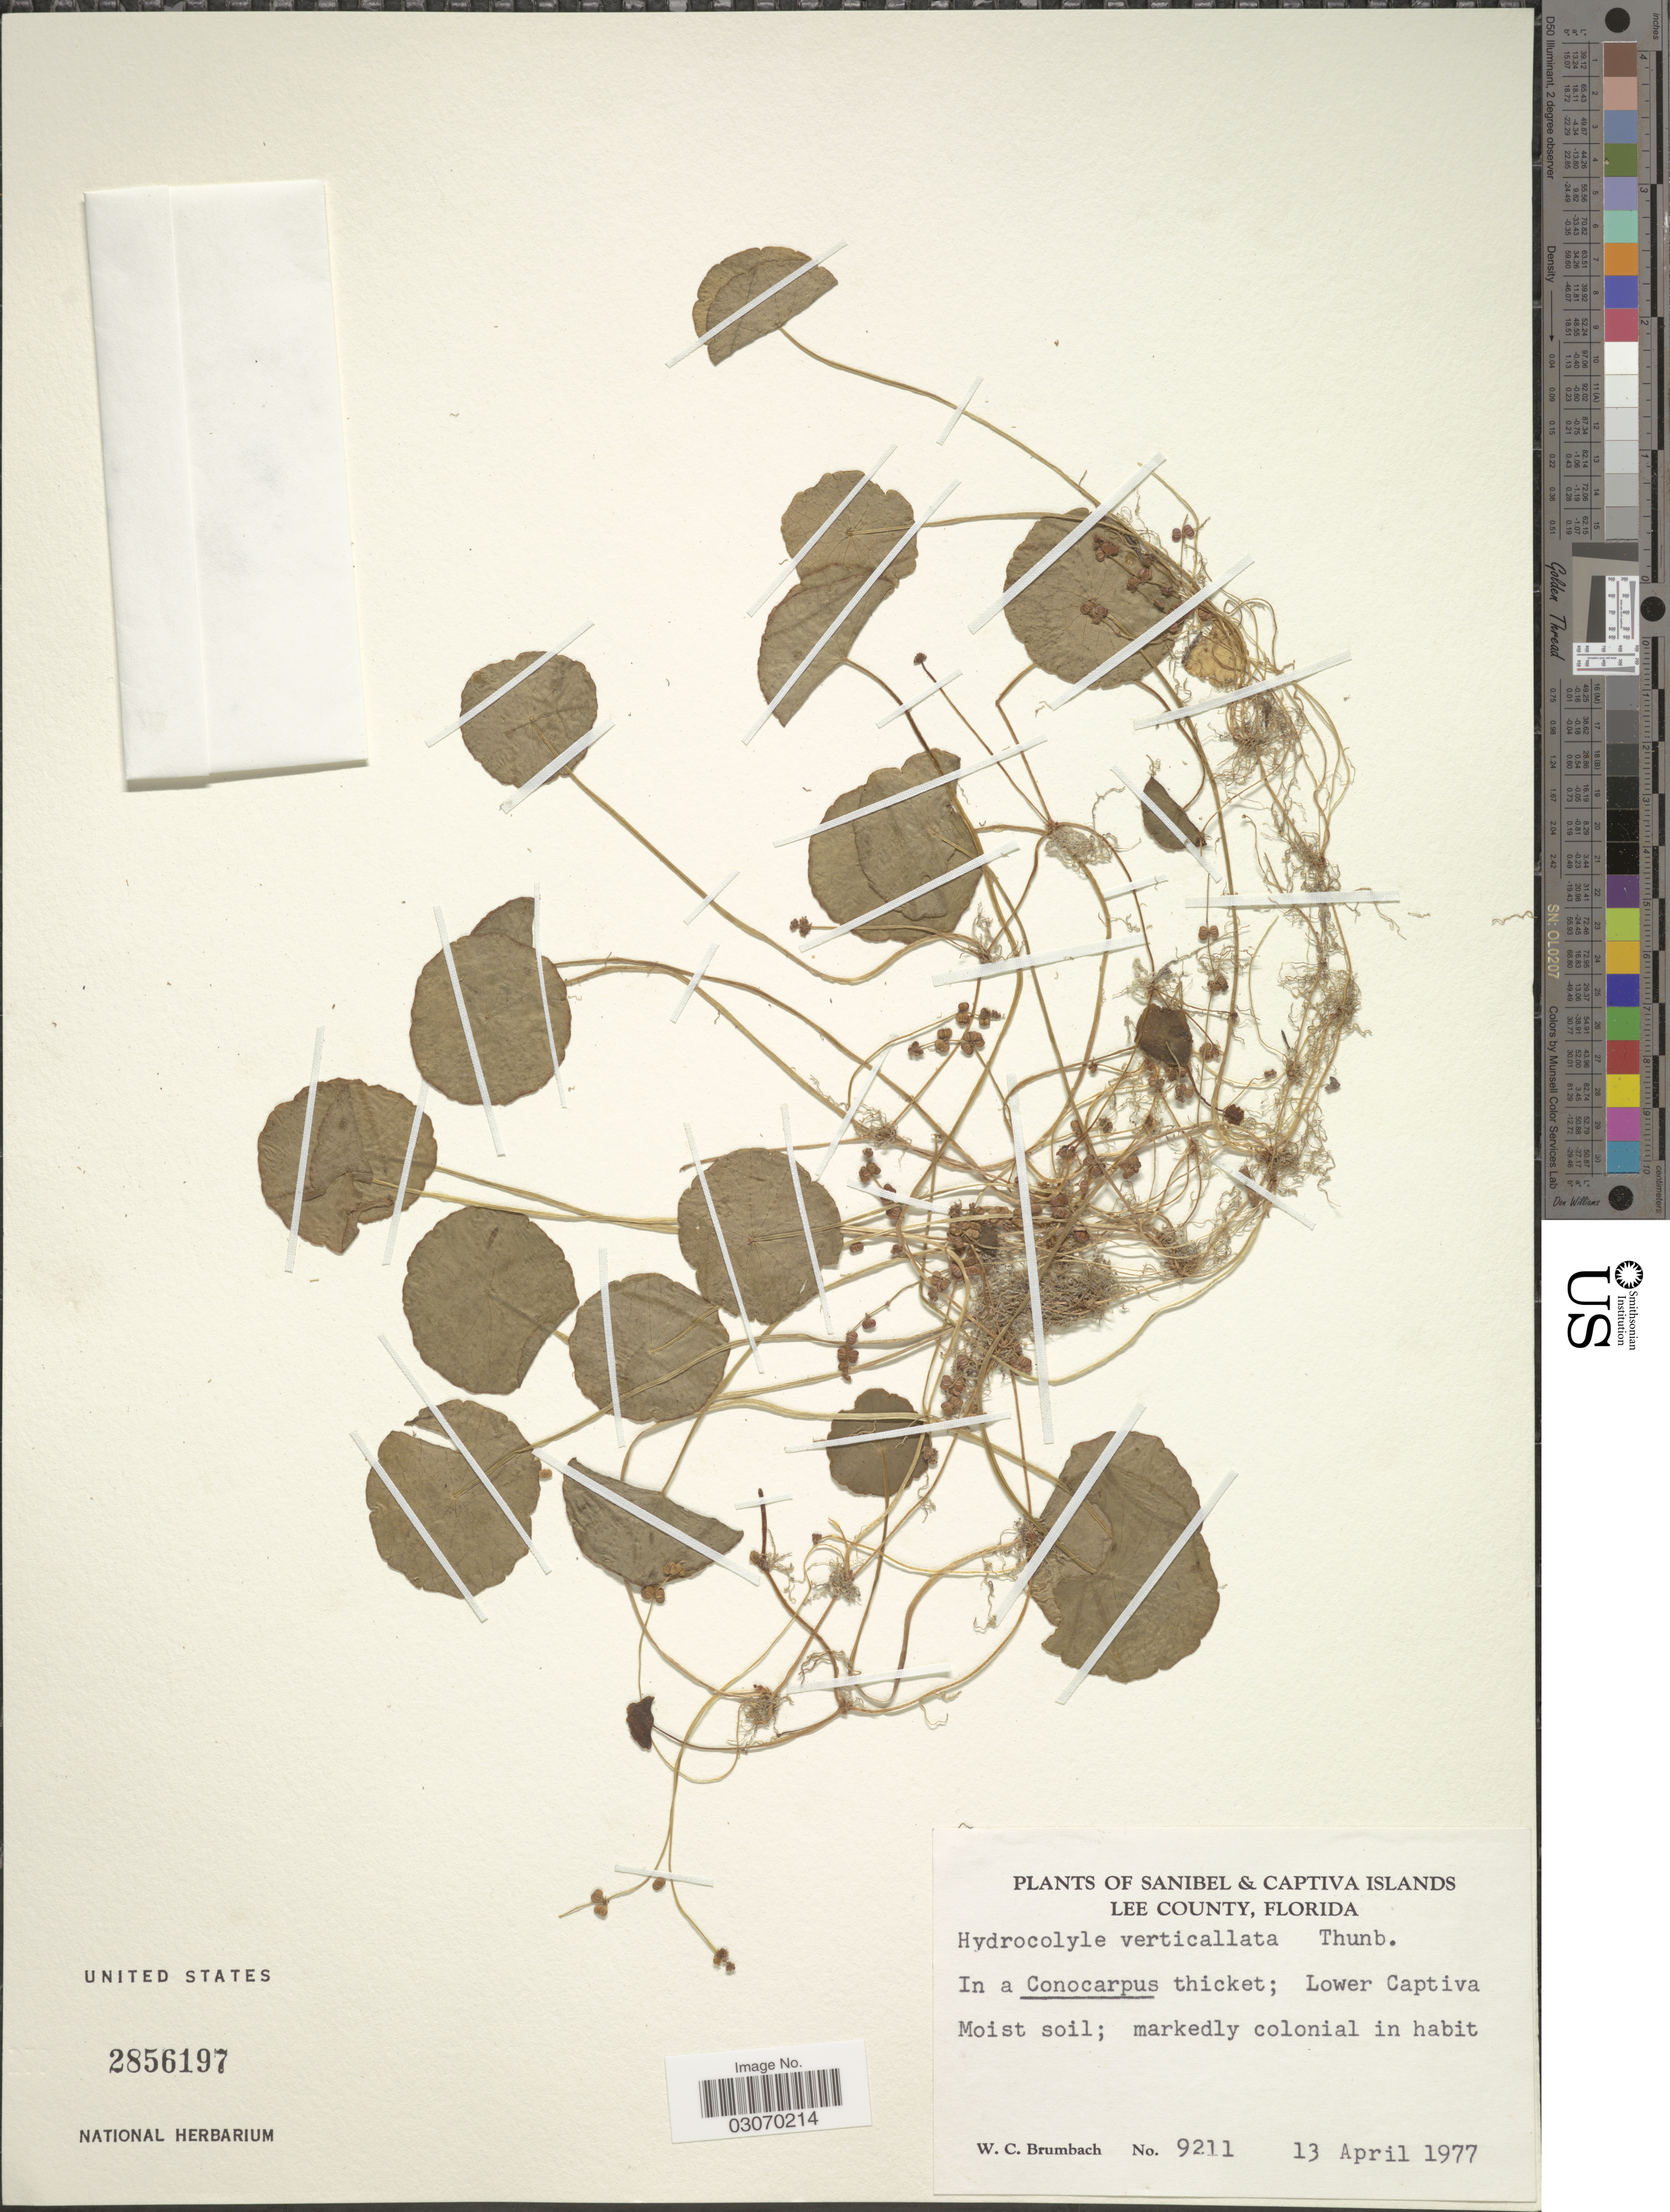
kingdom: Plantae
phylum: Tracheophyta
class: Magnoliopsida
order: Apiales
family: Araliaceae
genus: Hydrocotyle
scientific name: Hydrocotyle verticillata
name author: Thunb.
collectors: W. C. Brumbach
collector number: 9211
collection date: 1977-04-13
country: United States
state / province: Florida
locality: Sanibel & Captiva Islands. Lee County. Lower Captiva.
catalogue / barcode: US 2856197